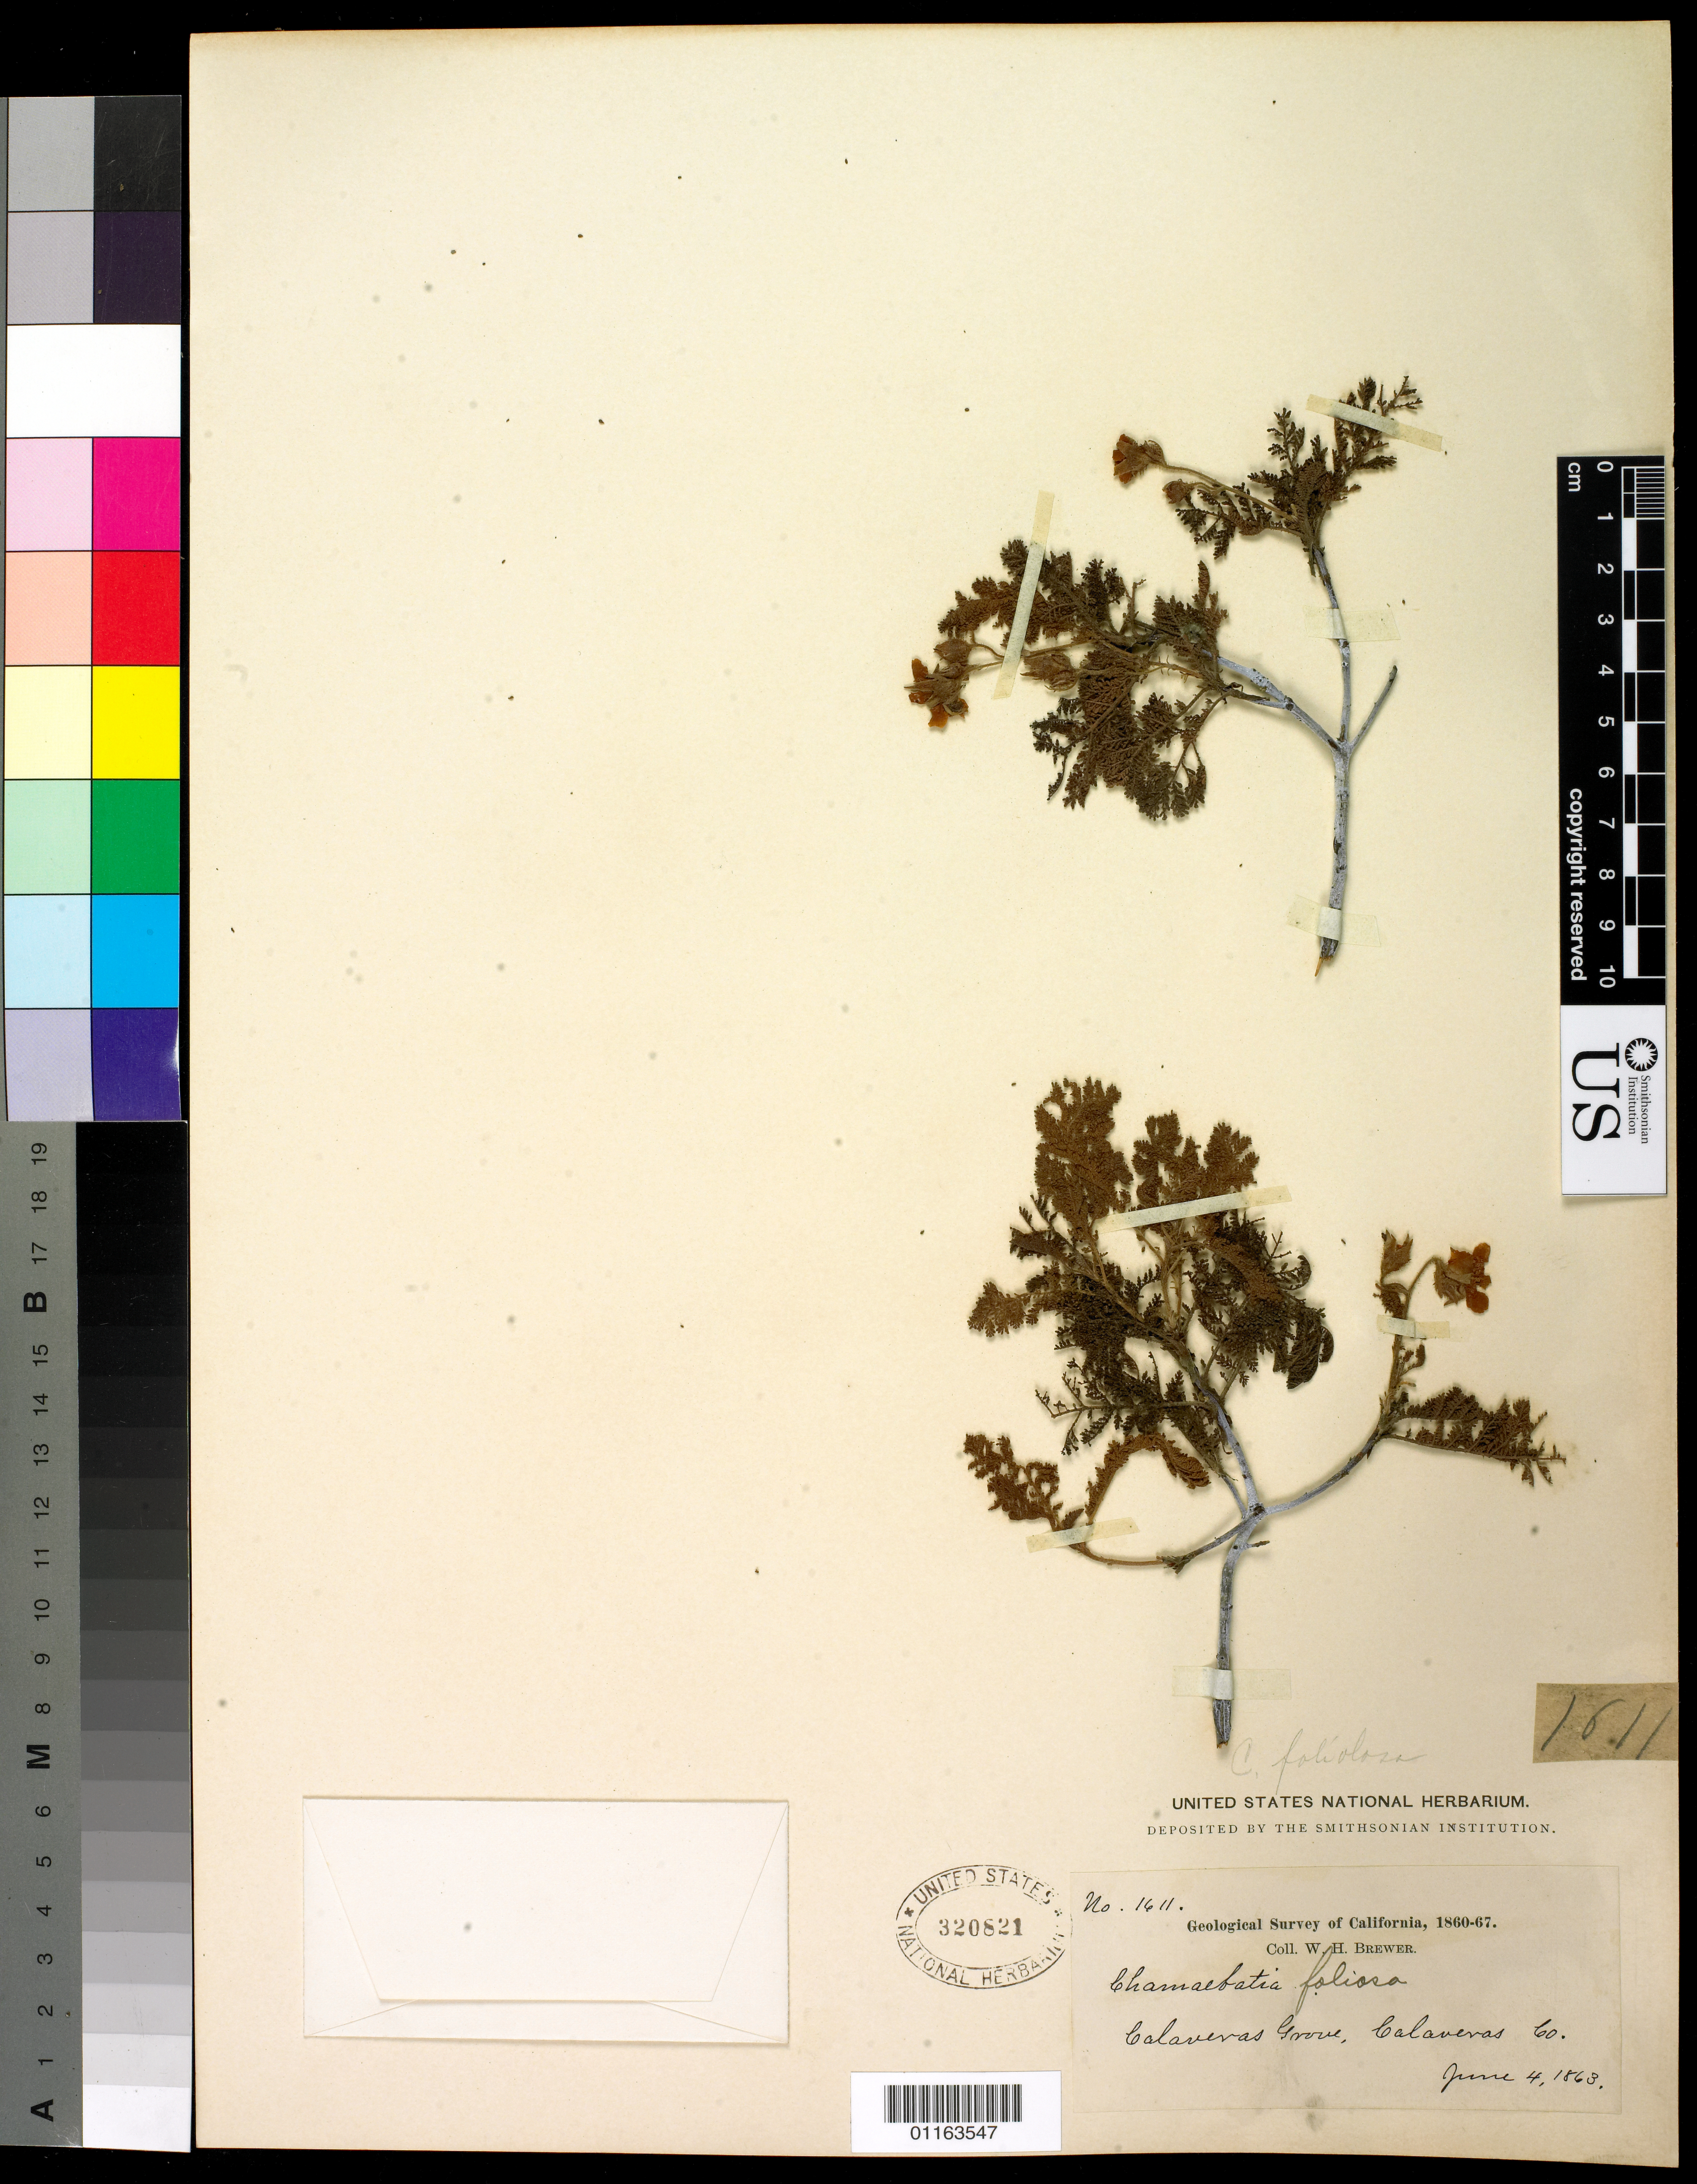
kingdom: Plantae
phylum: Tracheophyta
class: Magnoliopsida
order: Rosales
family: Rosaceae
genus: Chamaebatia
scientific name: Chamaebatia foliolosa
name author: Benth.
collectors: W. H. Brewer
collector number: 1611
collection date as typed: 04 Jun 1863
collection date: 1863-06-04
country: United States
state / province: California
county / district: Calaveras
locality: Calaveras Grove.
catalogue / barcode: US 320821